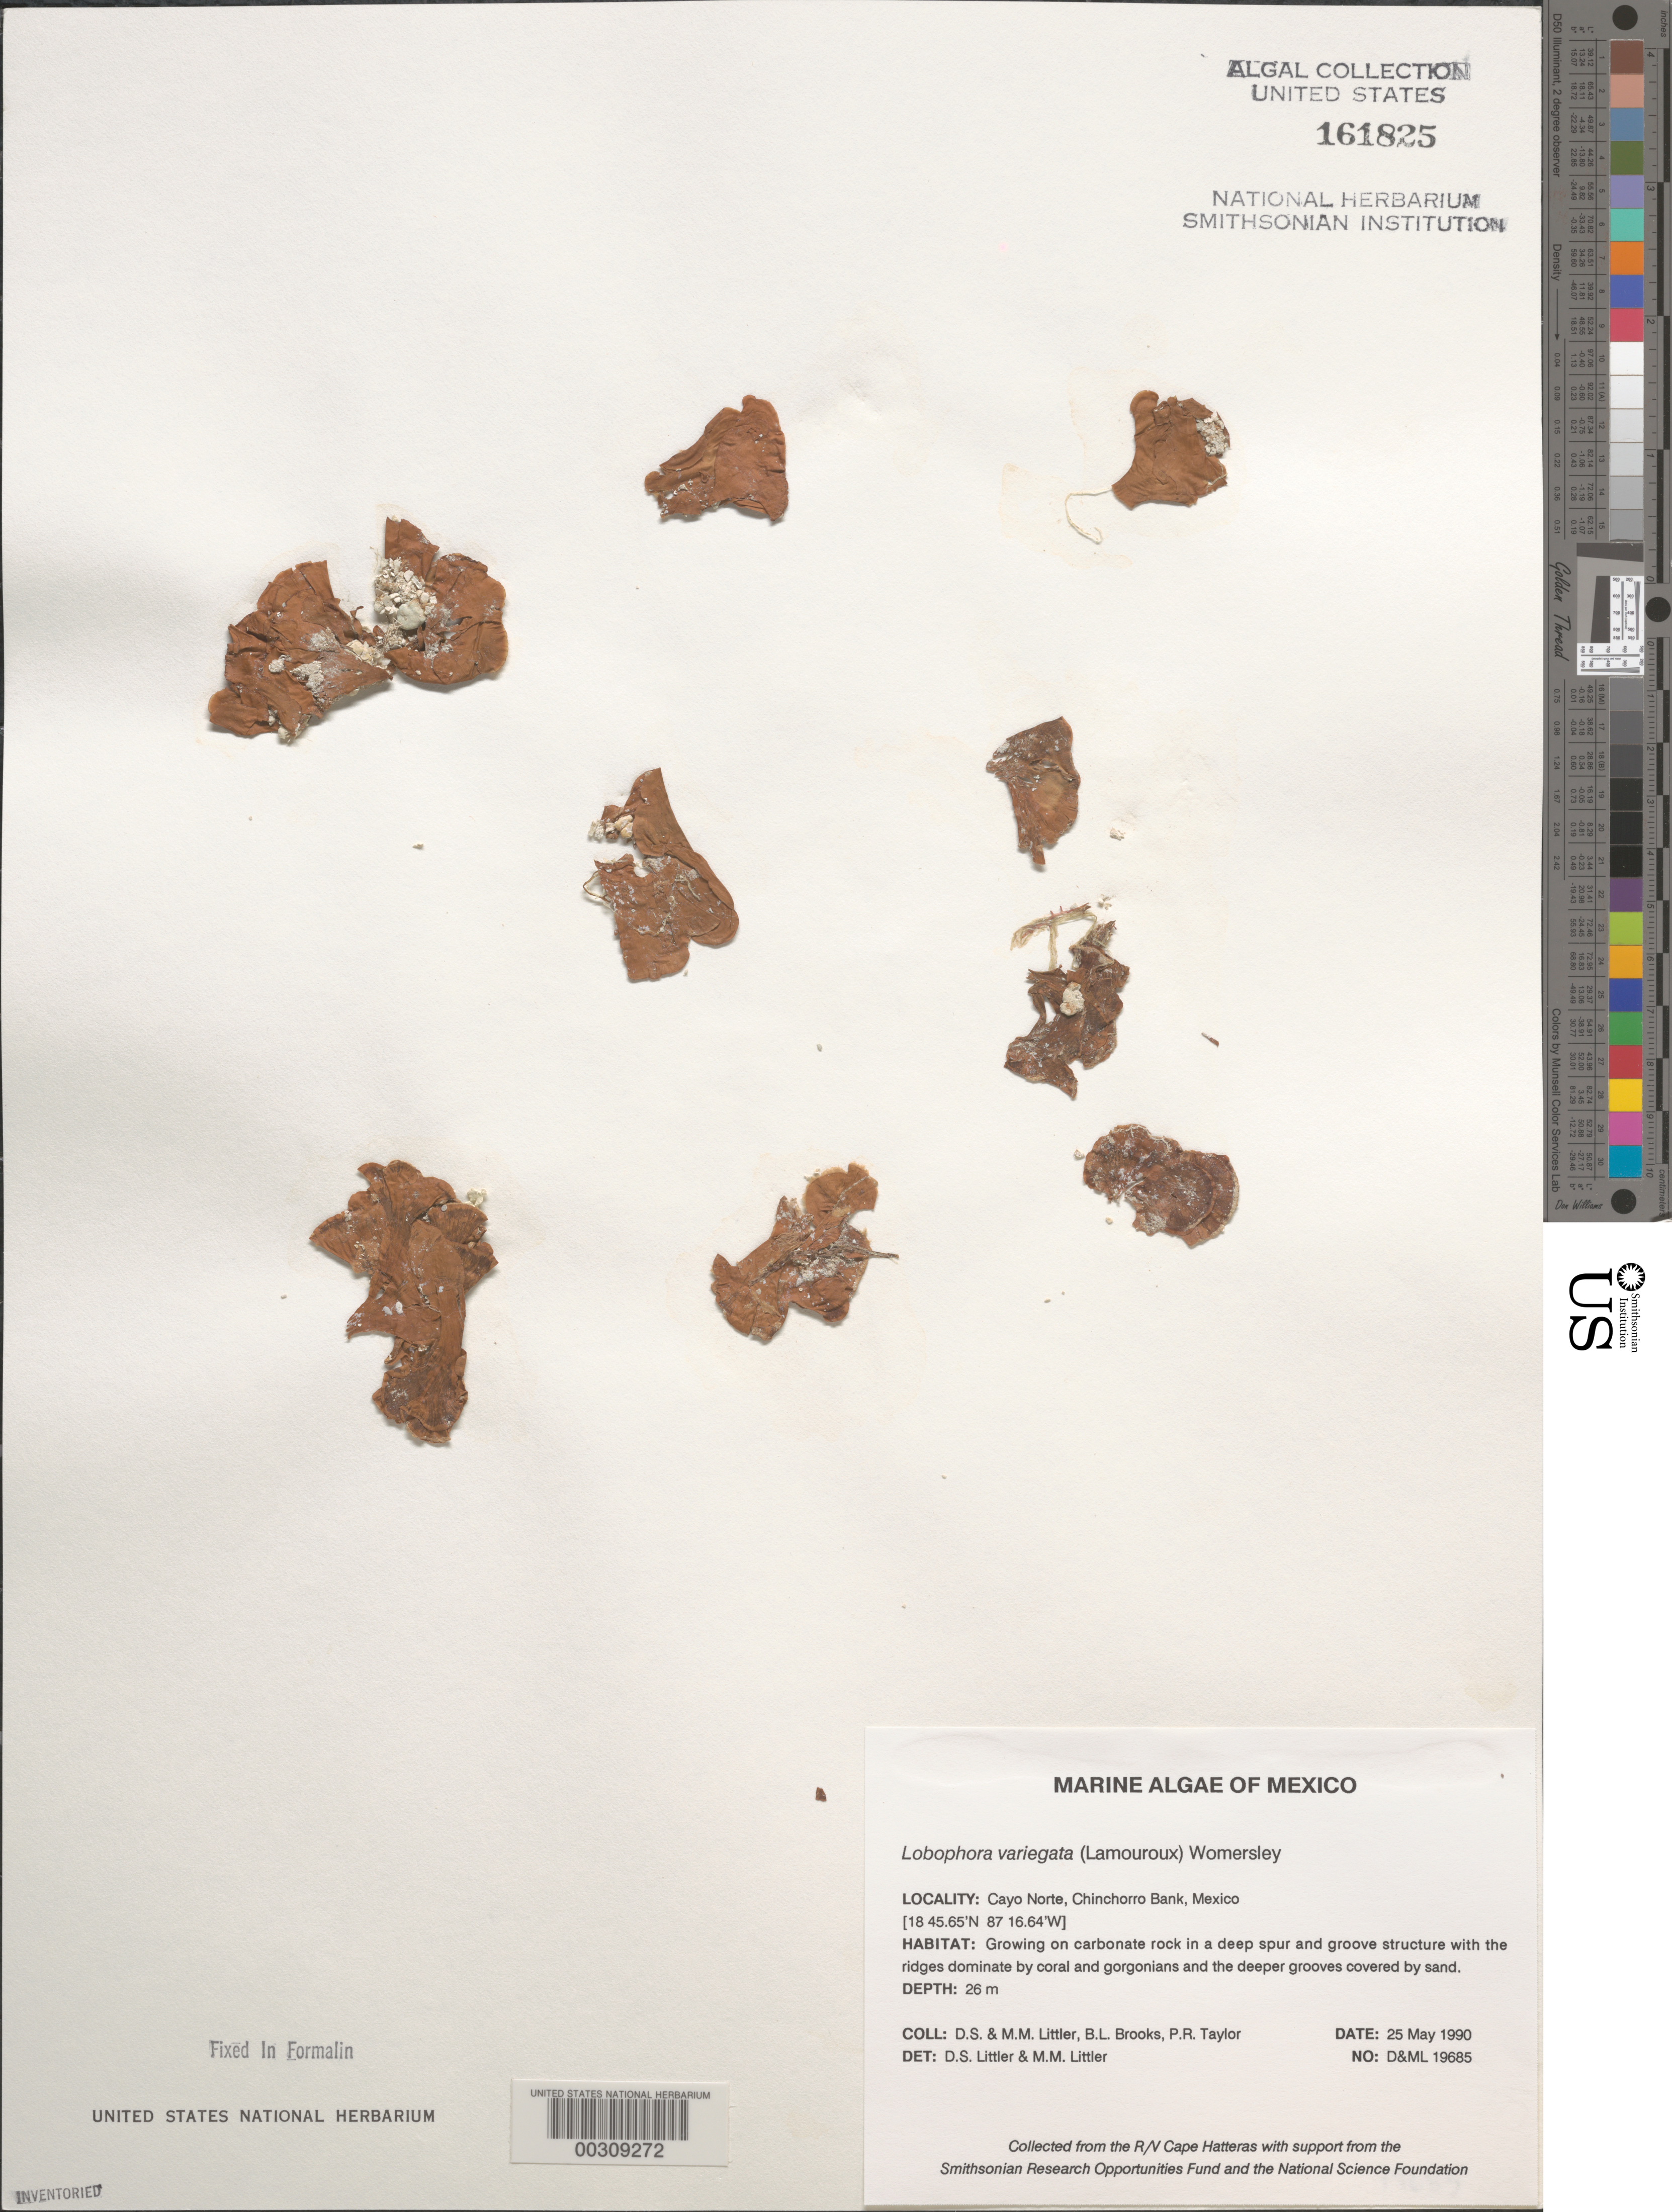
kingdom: Chromista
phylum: Ochrophyta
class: Phaeophyceae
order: Dictyotales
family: Dictyotaceae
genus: Lobophora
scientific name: Lobophora variegata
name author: (J.V.Lamouroux) Womersley & E.C. Oliveira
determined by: Littler, D. S.; Littler, M. M.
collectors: D. S. Littler, M. M. Littler, B. Brooks & P. R. Taylor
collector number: D&ML 19685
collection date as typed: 25 May 1990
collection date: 1990-05-25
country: Mexico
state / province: Quintana Roo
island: Cayo Norte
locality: Chinchorro Bank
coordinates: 18 45.65'N, 87 16.64'W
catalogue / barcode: US 161825